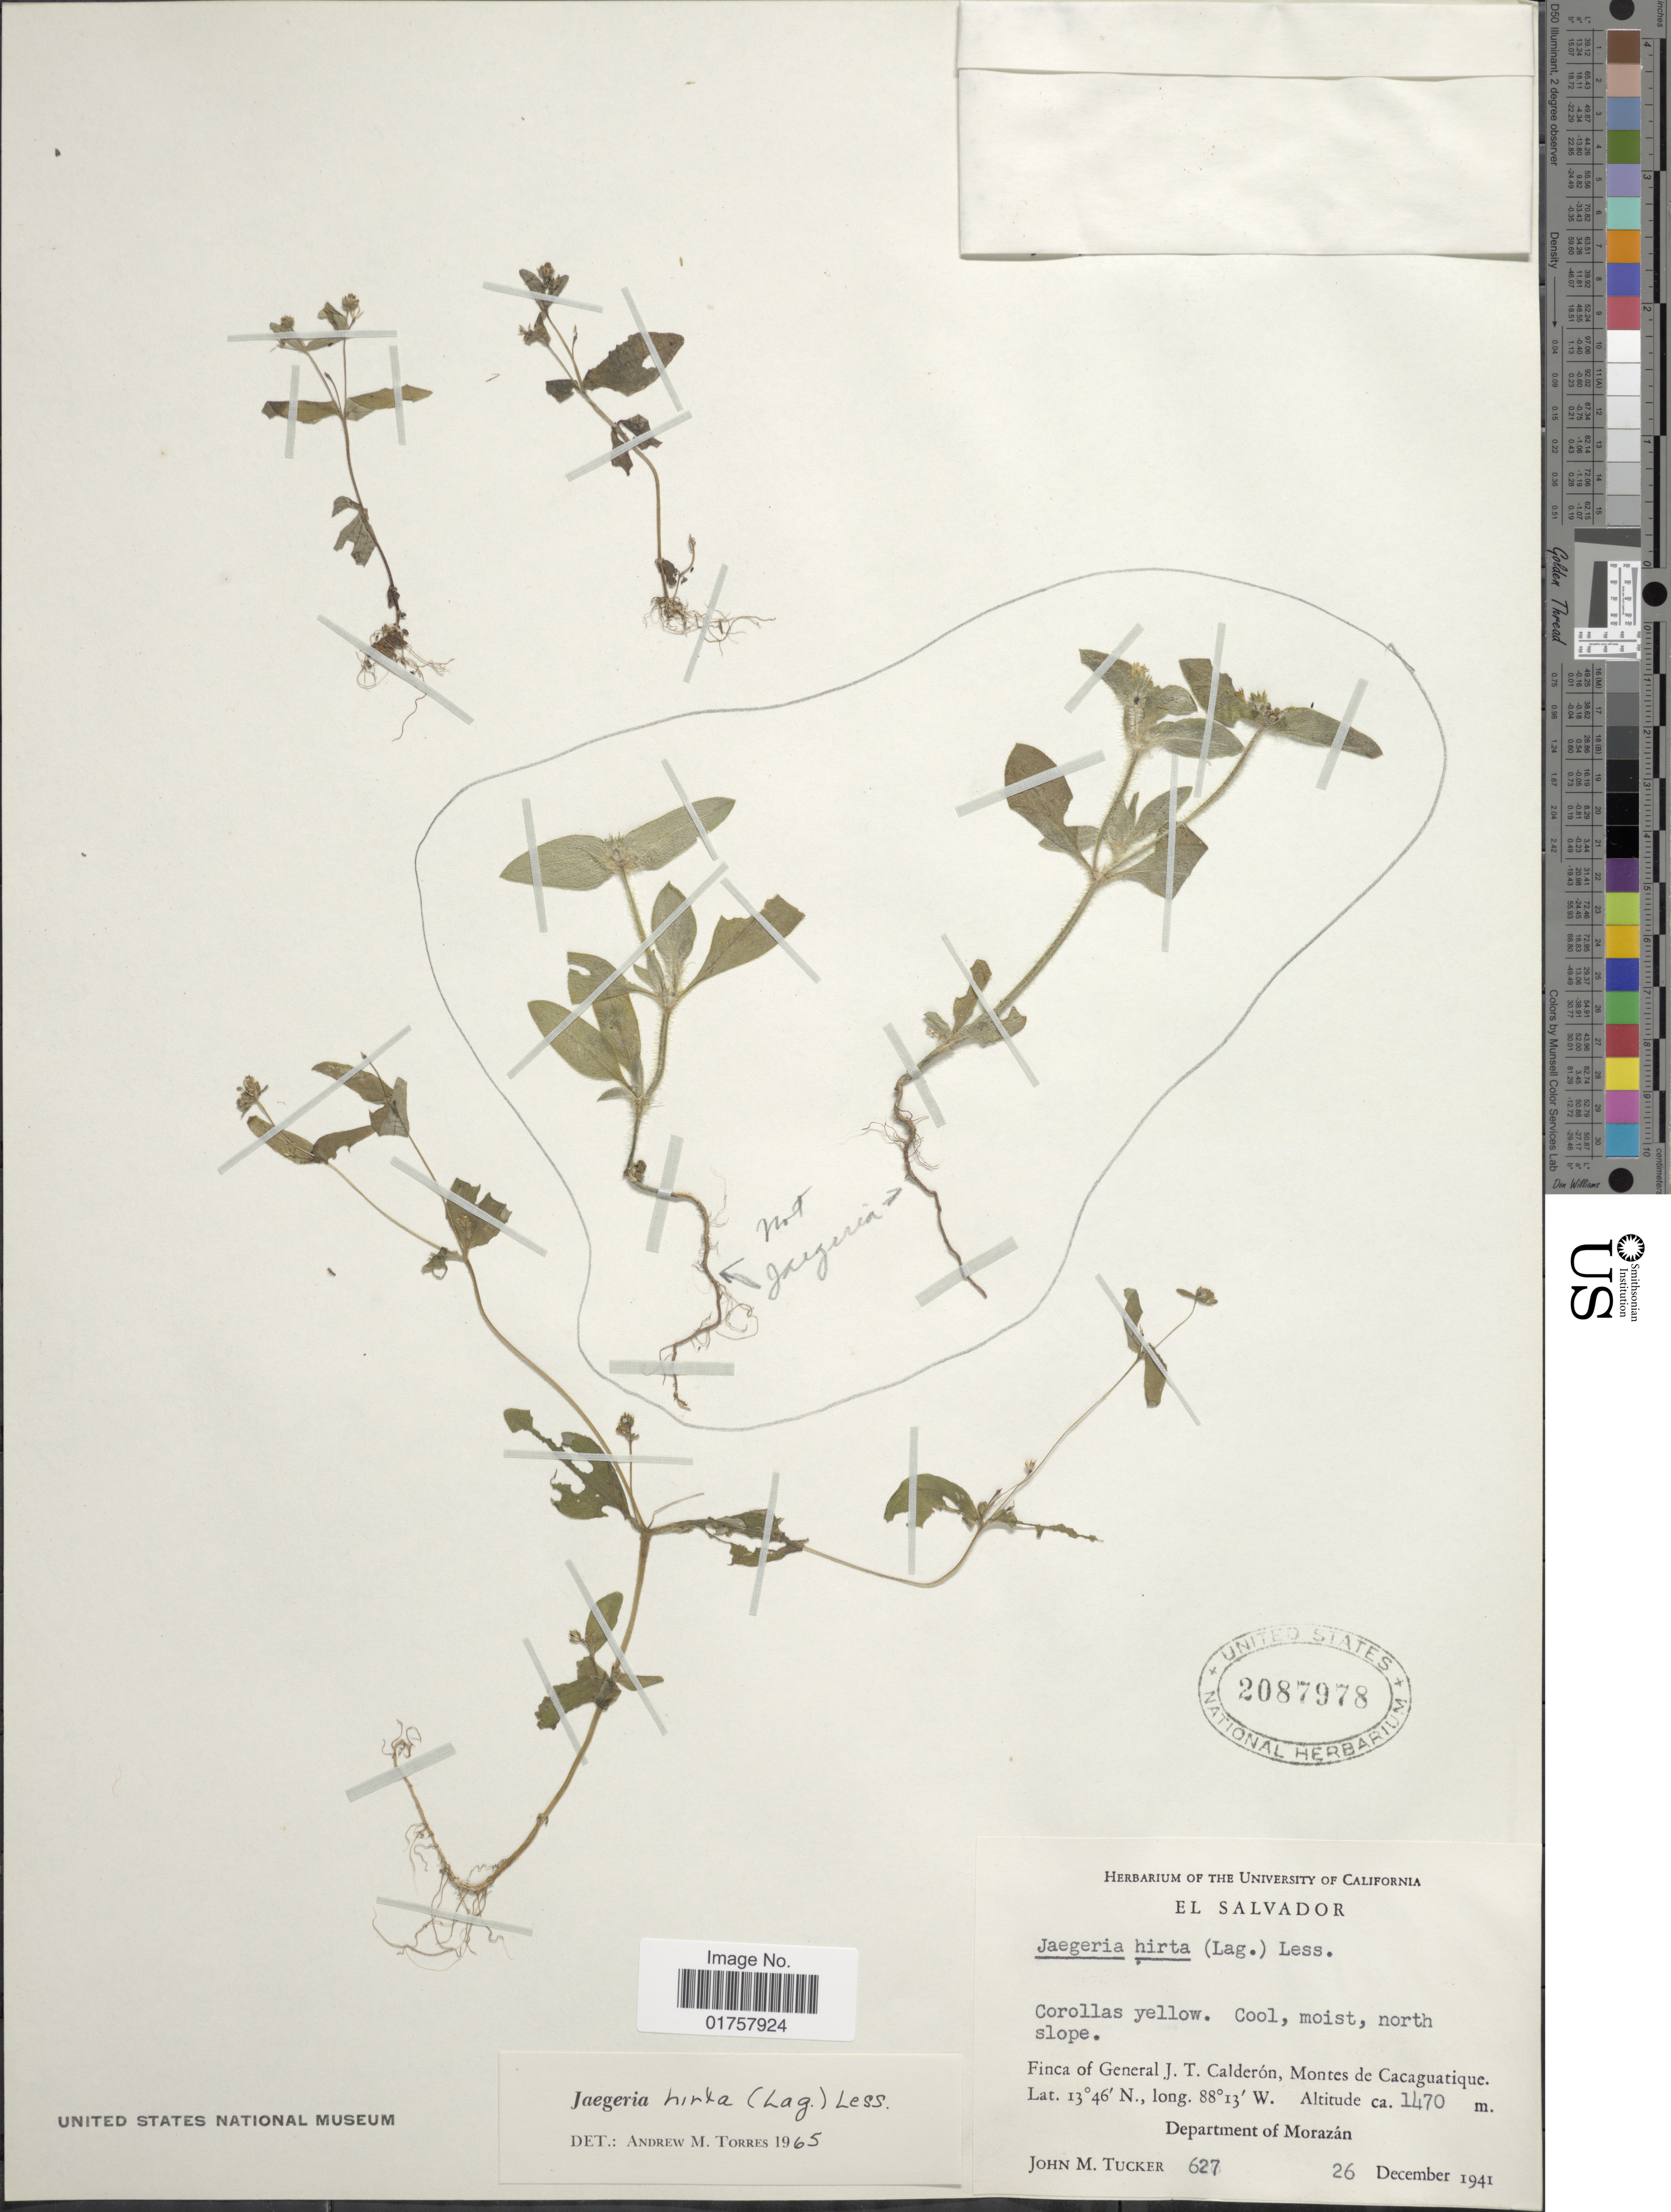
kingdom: Plantae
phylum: Tracheophyta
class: Magnoliopsida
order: Asterales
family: Asteraceae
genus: Jaegeria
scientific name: Jaegeria hirta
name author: (Lag.) Less.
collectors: J. M. Tucker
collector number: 627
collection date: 1941-12-26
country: Honduras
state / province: Fco. Morazán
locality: Finca of General J.T. Calderón, Montes de Cacaguatique, Department of Morazán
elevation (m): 1470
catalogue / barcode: US 2087978